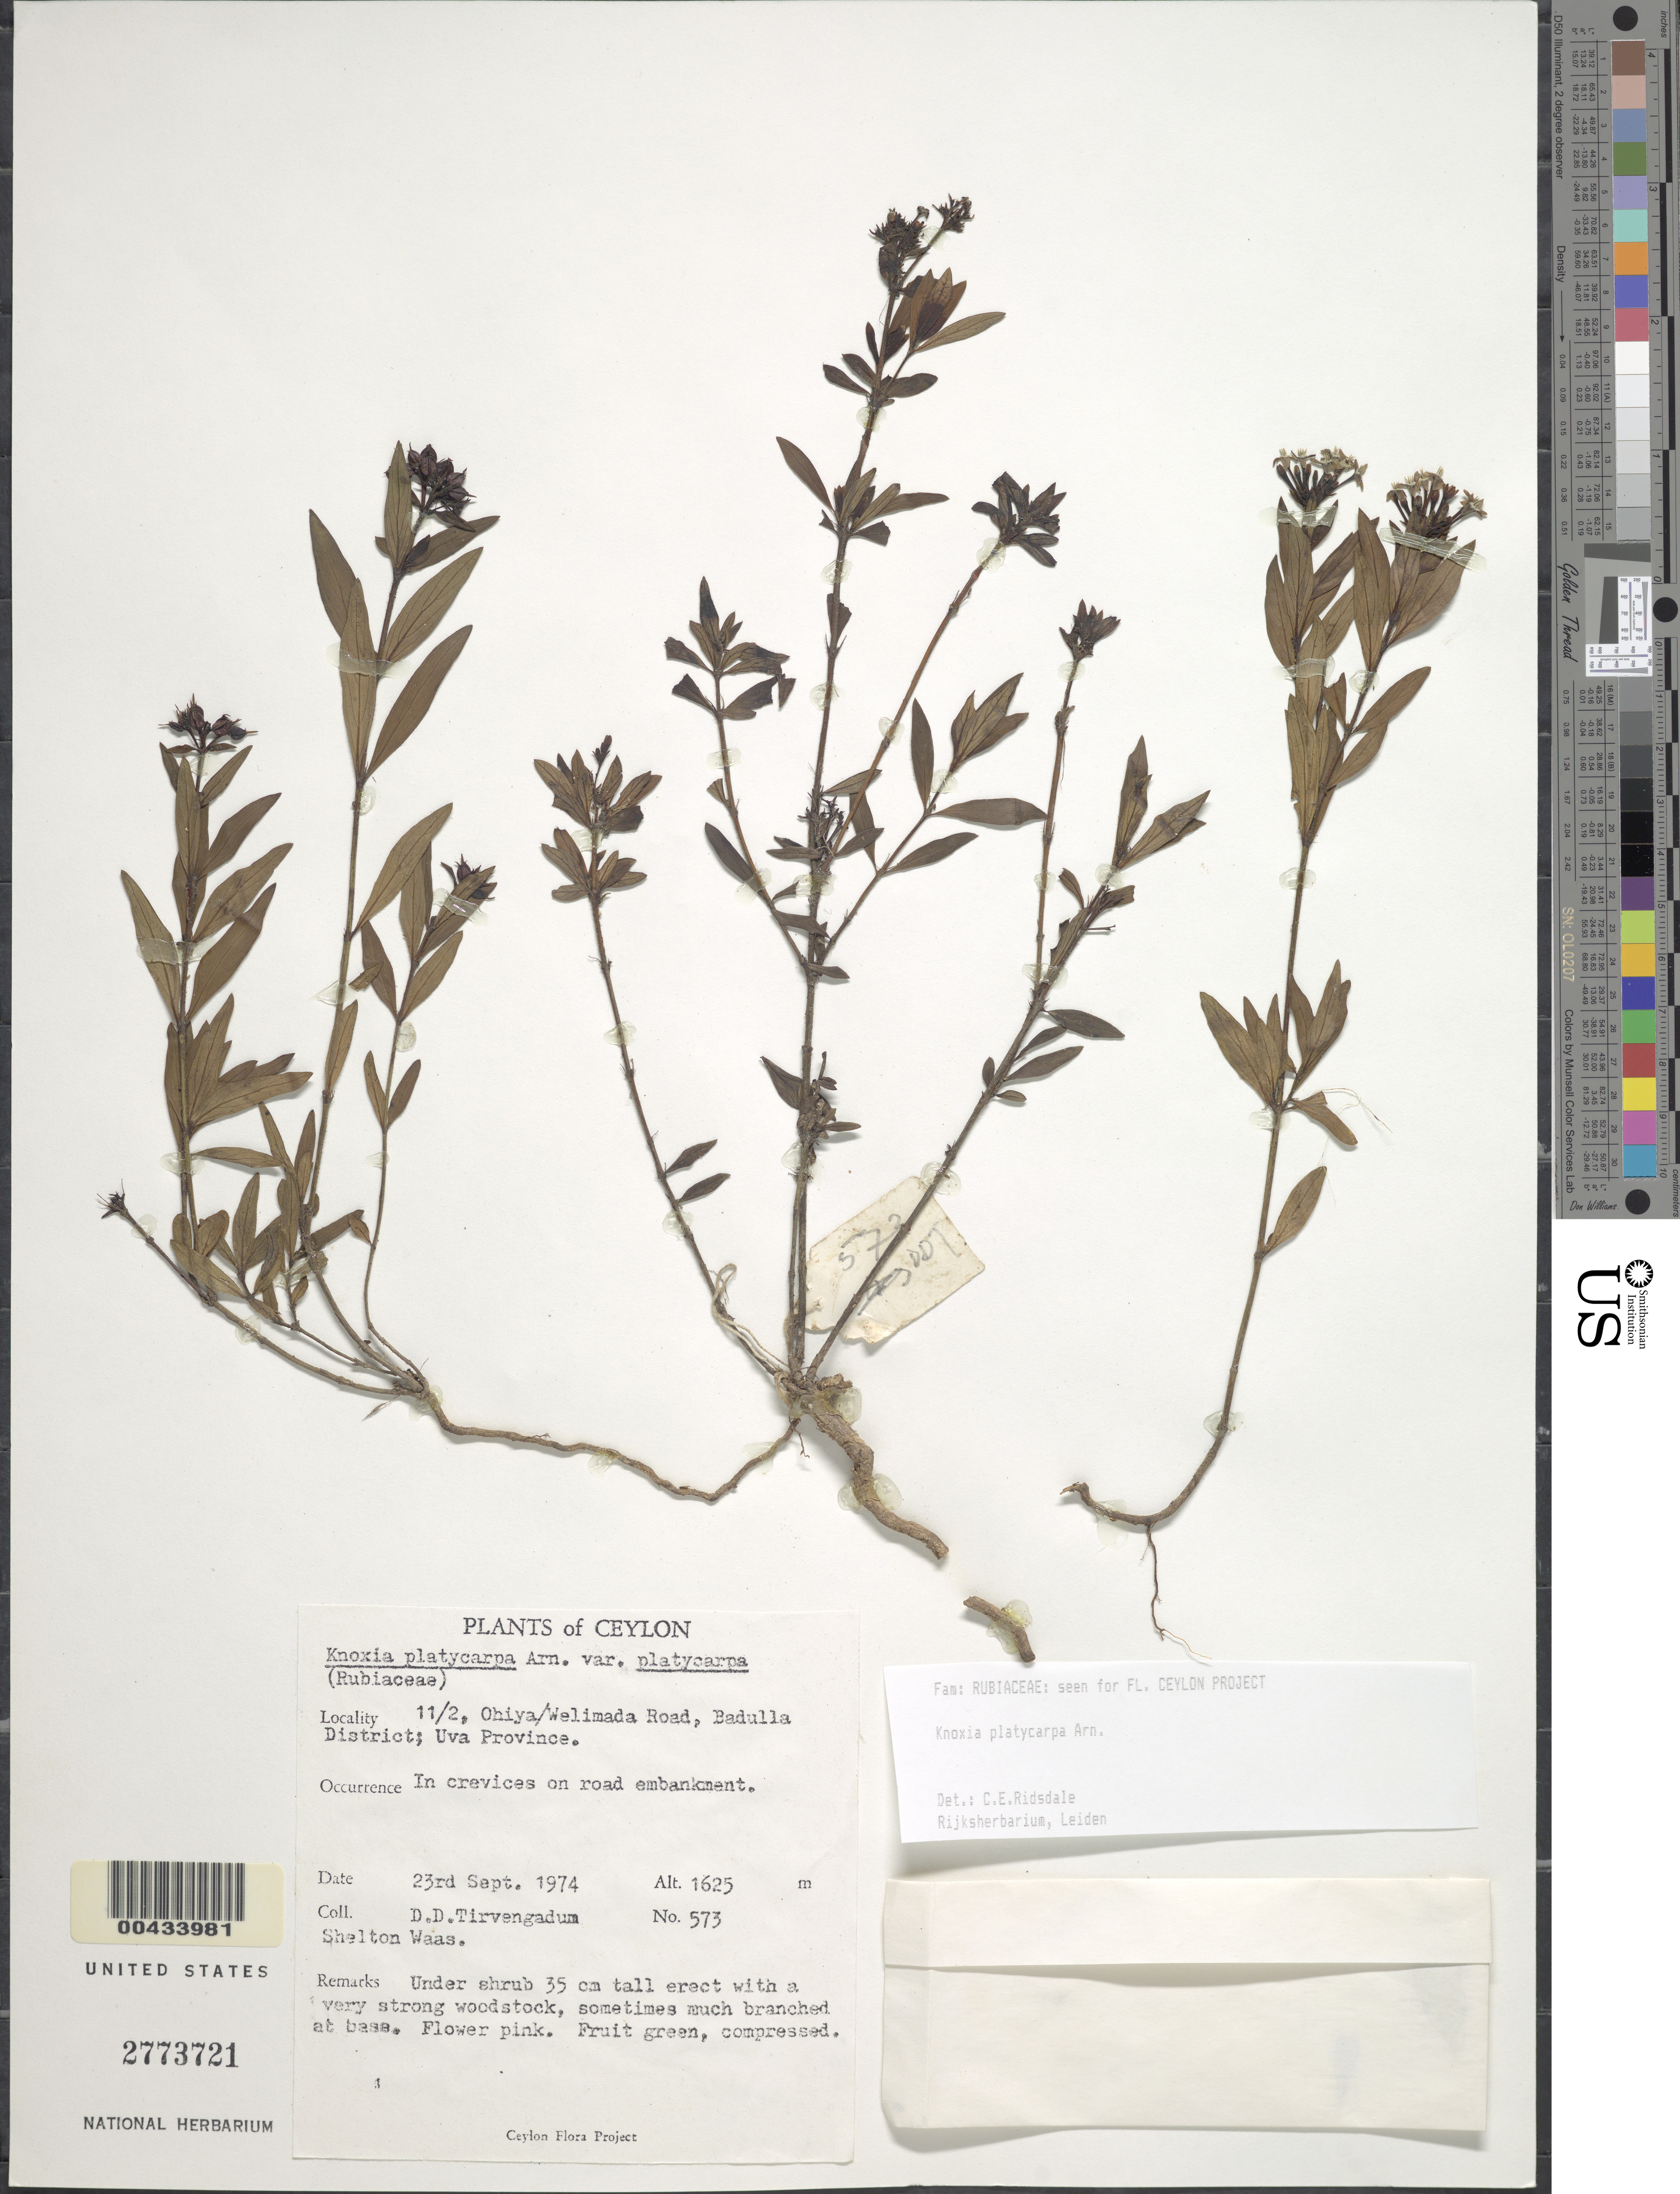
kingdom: Plantae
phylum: Tracheophyta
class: Magnoliopsida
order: Gentianales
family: Rubiaceae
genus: Knoxia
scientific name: Knoxia platycarpa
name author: Arn.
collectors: D. Tirvengadum & S. Waas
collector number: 573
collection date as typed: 23 Sep 1974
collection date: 1974-09-23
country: Sri Lanka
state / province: Uva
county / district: Badulla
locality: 11/2, Ohiya-Welimada Rd.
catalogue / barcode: US 2773721